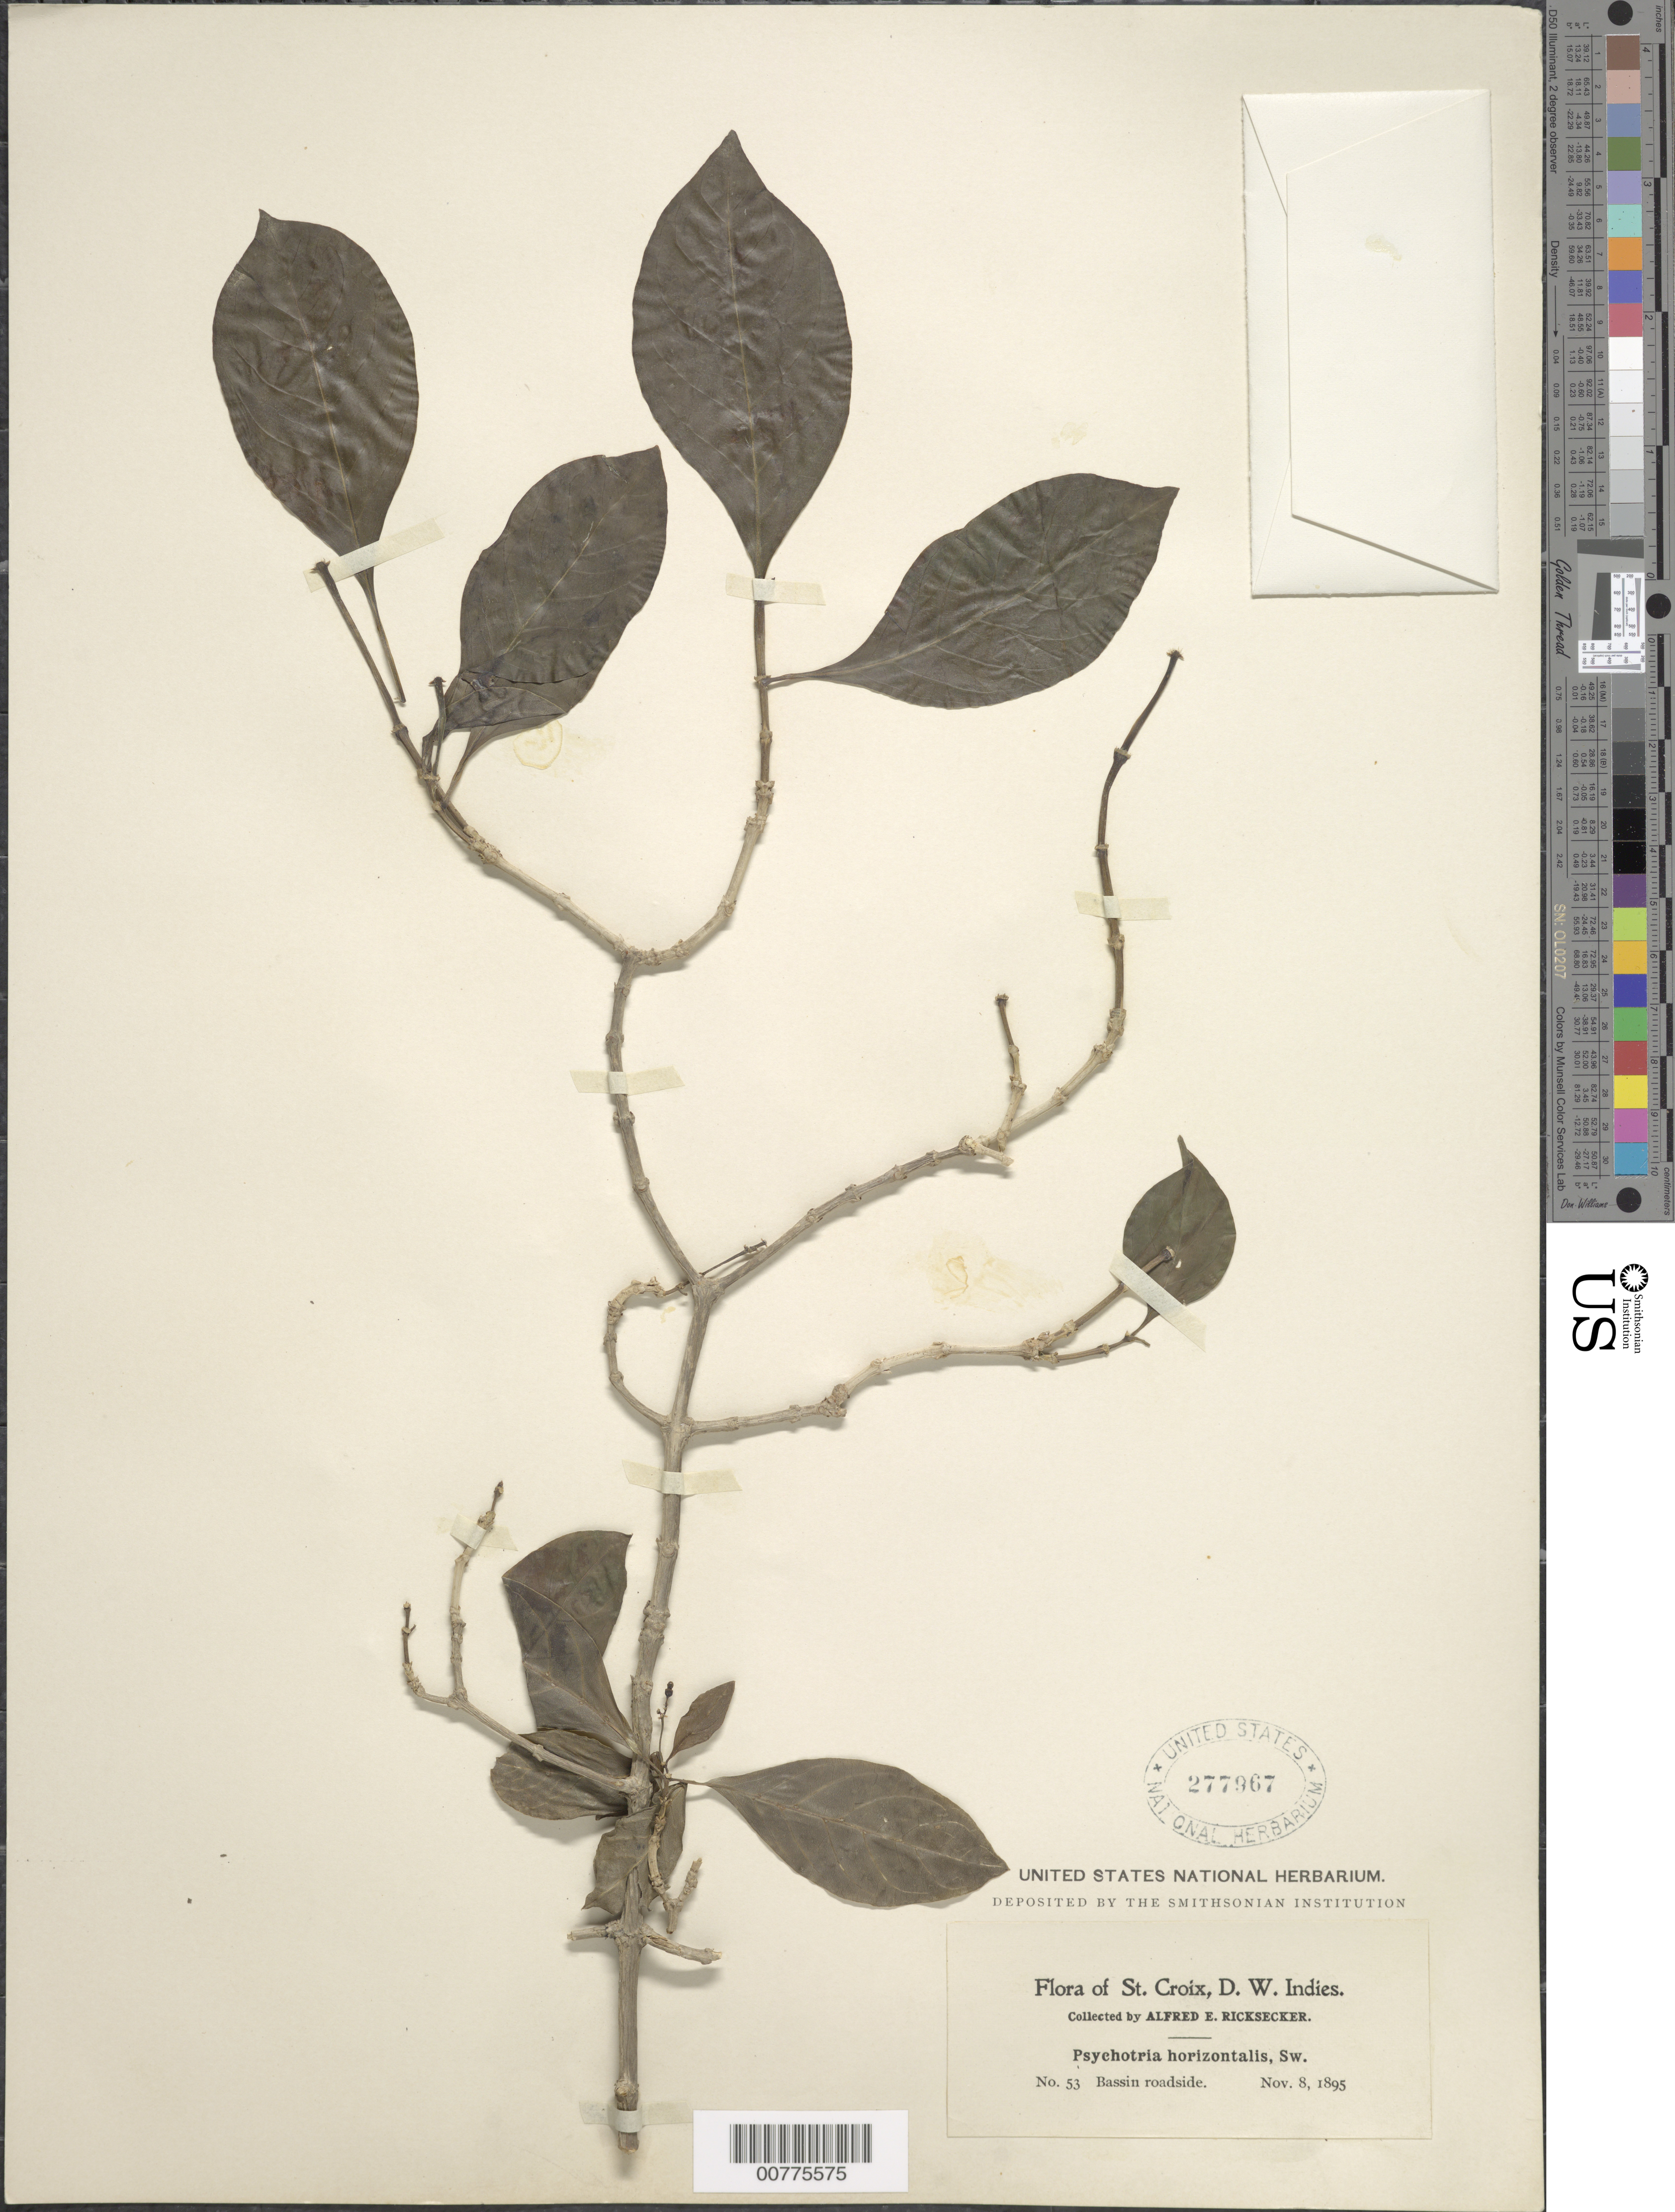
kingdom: Plantae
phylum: Tracheophyta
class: Magnoliopsida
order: Gentianales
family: Rubiaceae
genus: Psychotria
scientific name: Psychotria horizontalis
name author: Sw.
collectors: A. E. Ricksecker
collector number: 53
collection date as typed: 08 Nov 1895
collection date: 1895-11-08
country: U.S. Virgin Islands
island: St. Croix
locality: Bassin roadside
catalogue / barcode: US 277967